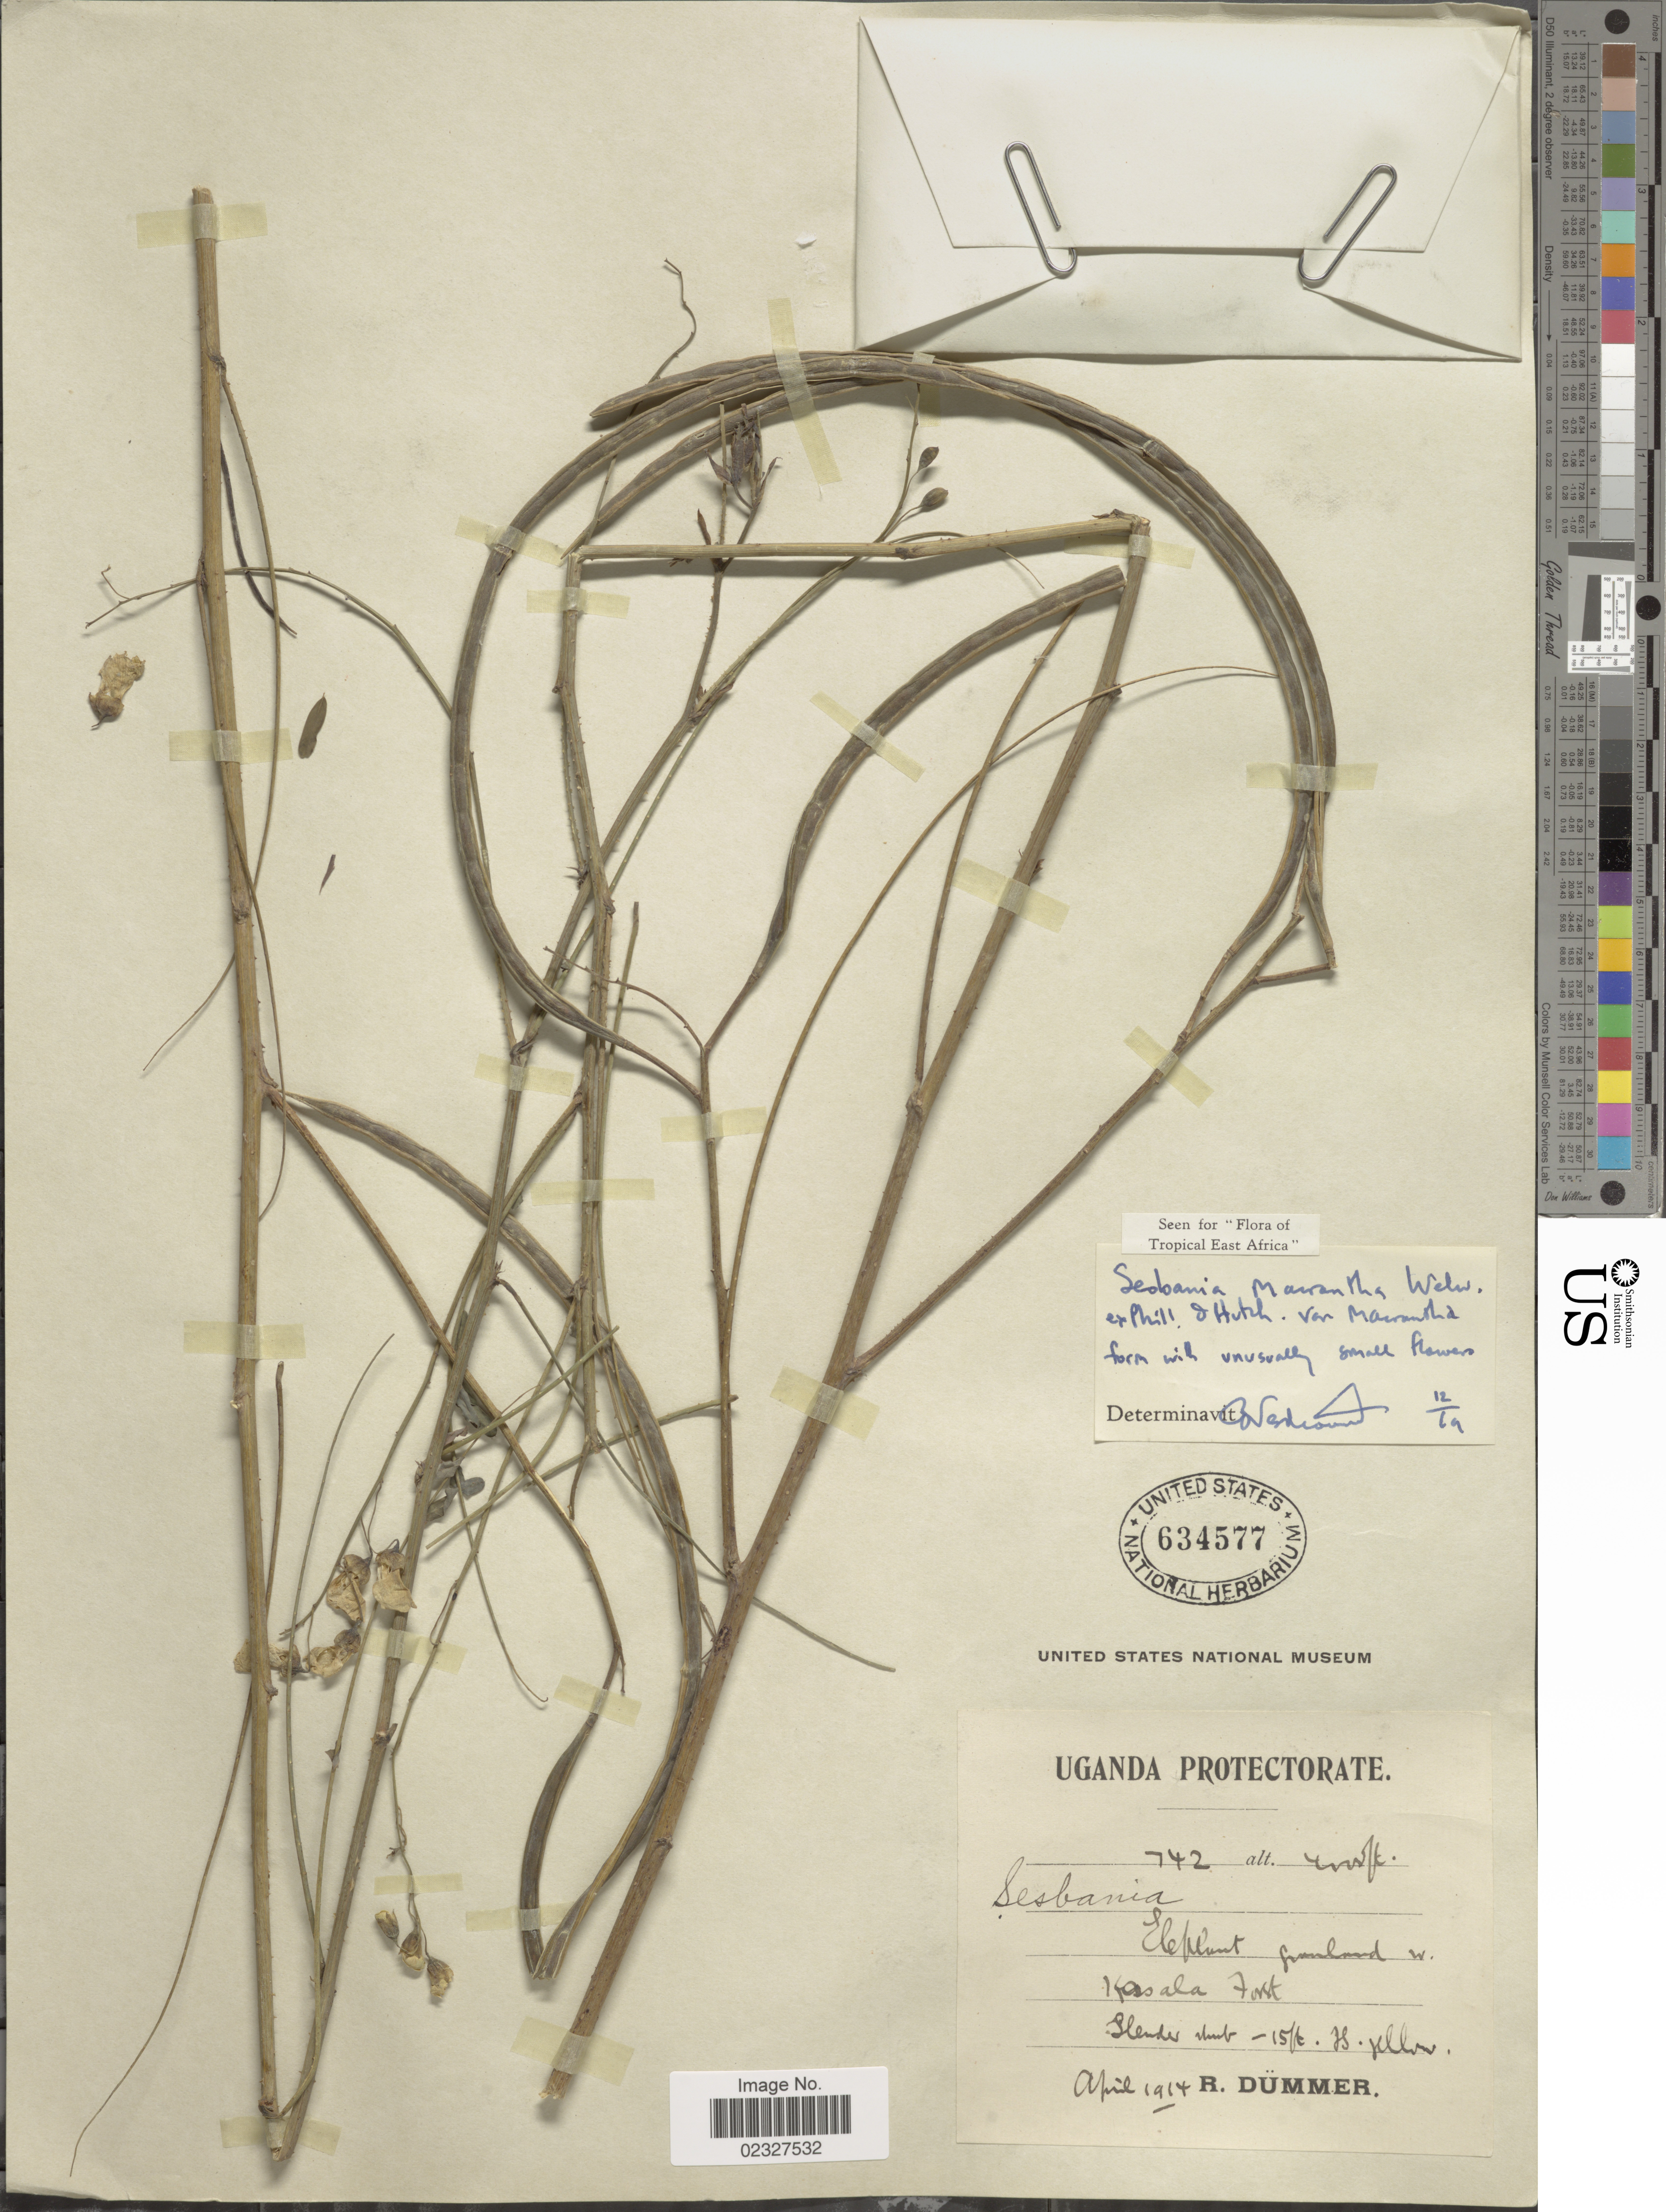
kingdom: Plantae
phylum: Tracheophyta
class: Magnoliopsida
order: Fabales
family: Fabaceae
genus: Sesbania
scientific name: Sesbania macrantha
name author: Welw. ex E. Phillips & Hutch.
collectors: R. A. Dümmer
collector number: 742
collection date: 1914-04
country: Uganda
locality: Elephant grassland w. Kasala Forest.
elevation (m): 1219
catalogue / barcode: US 634577